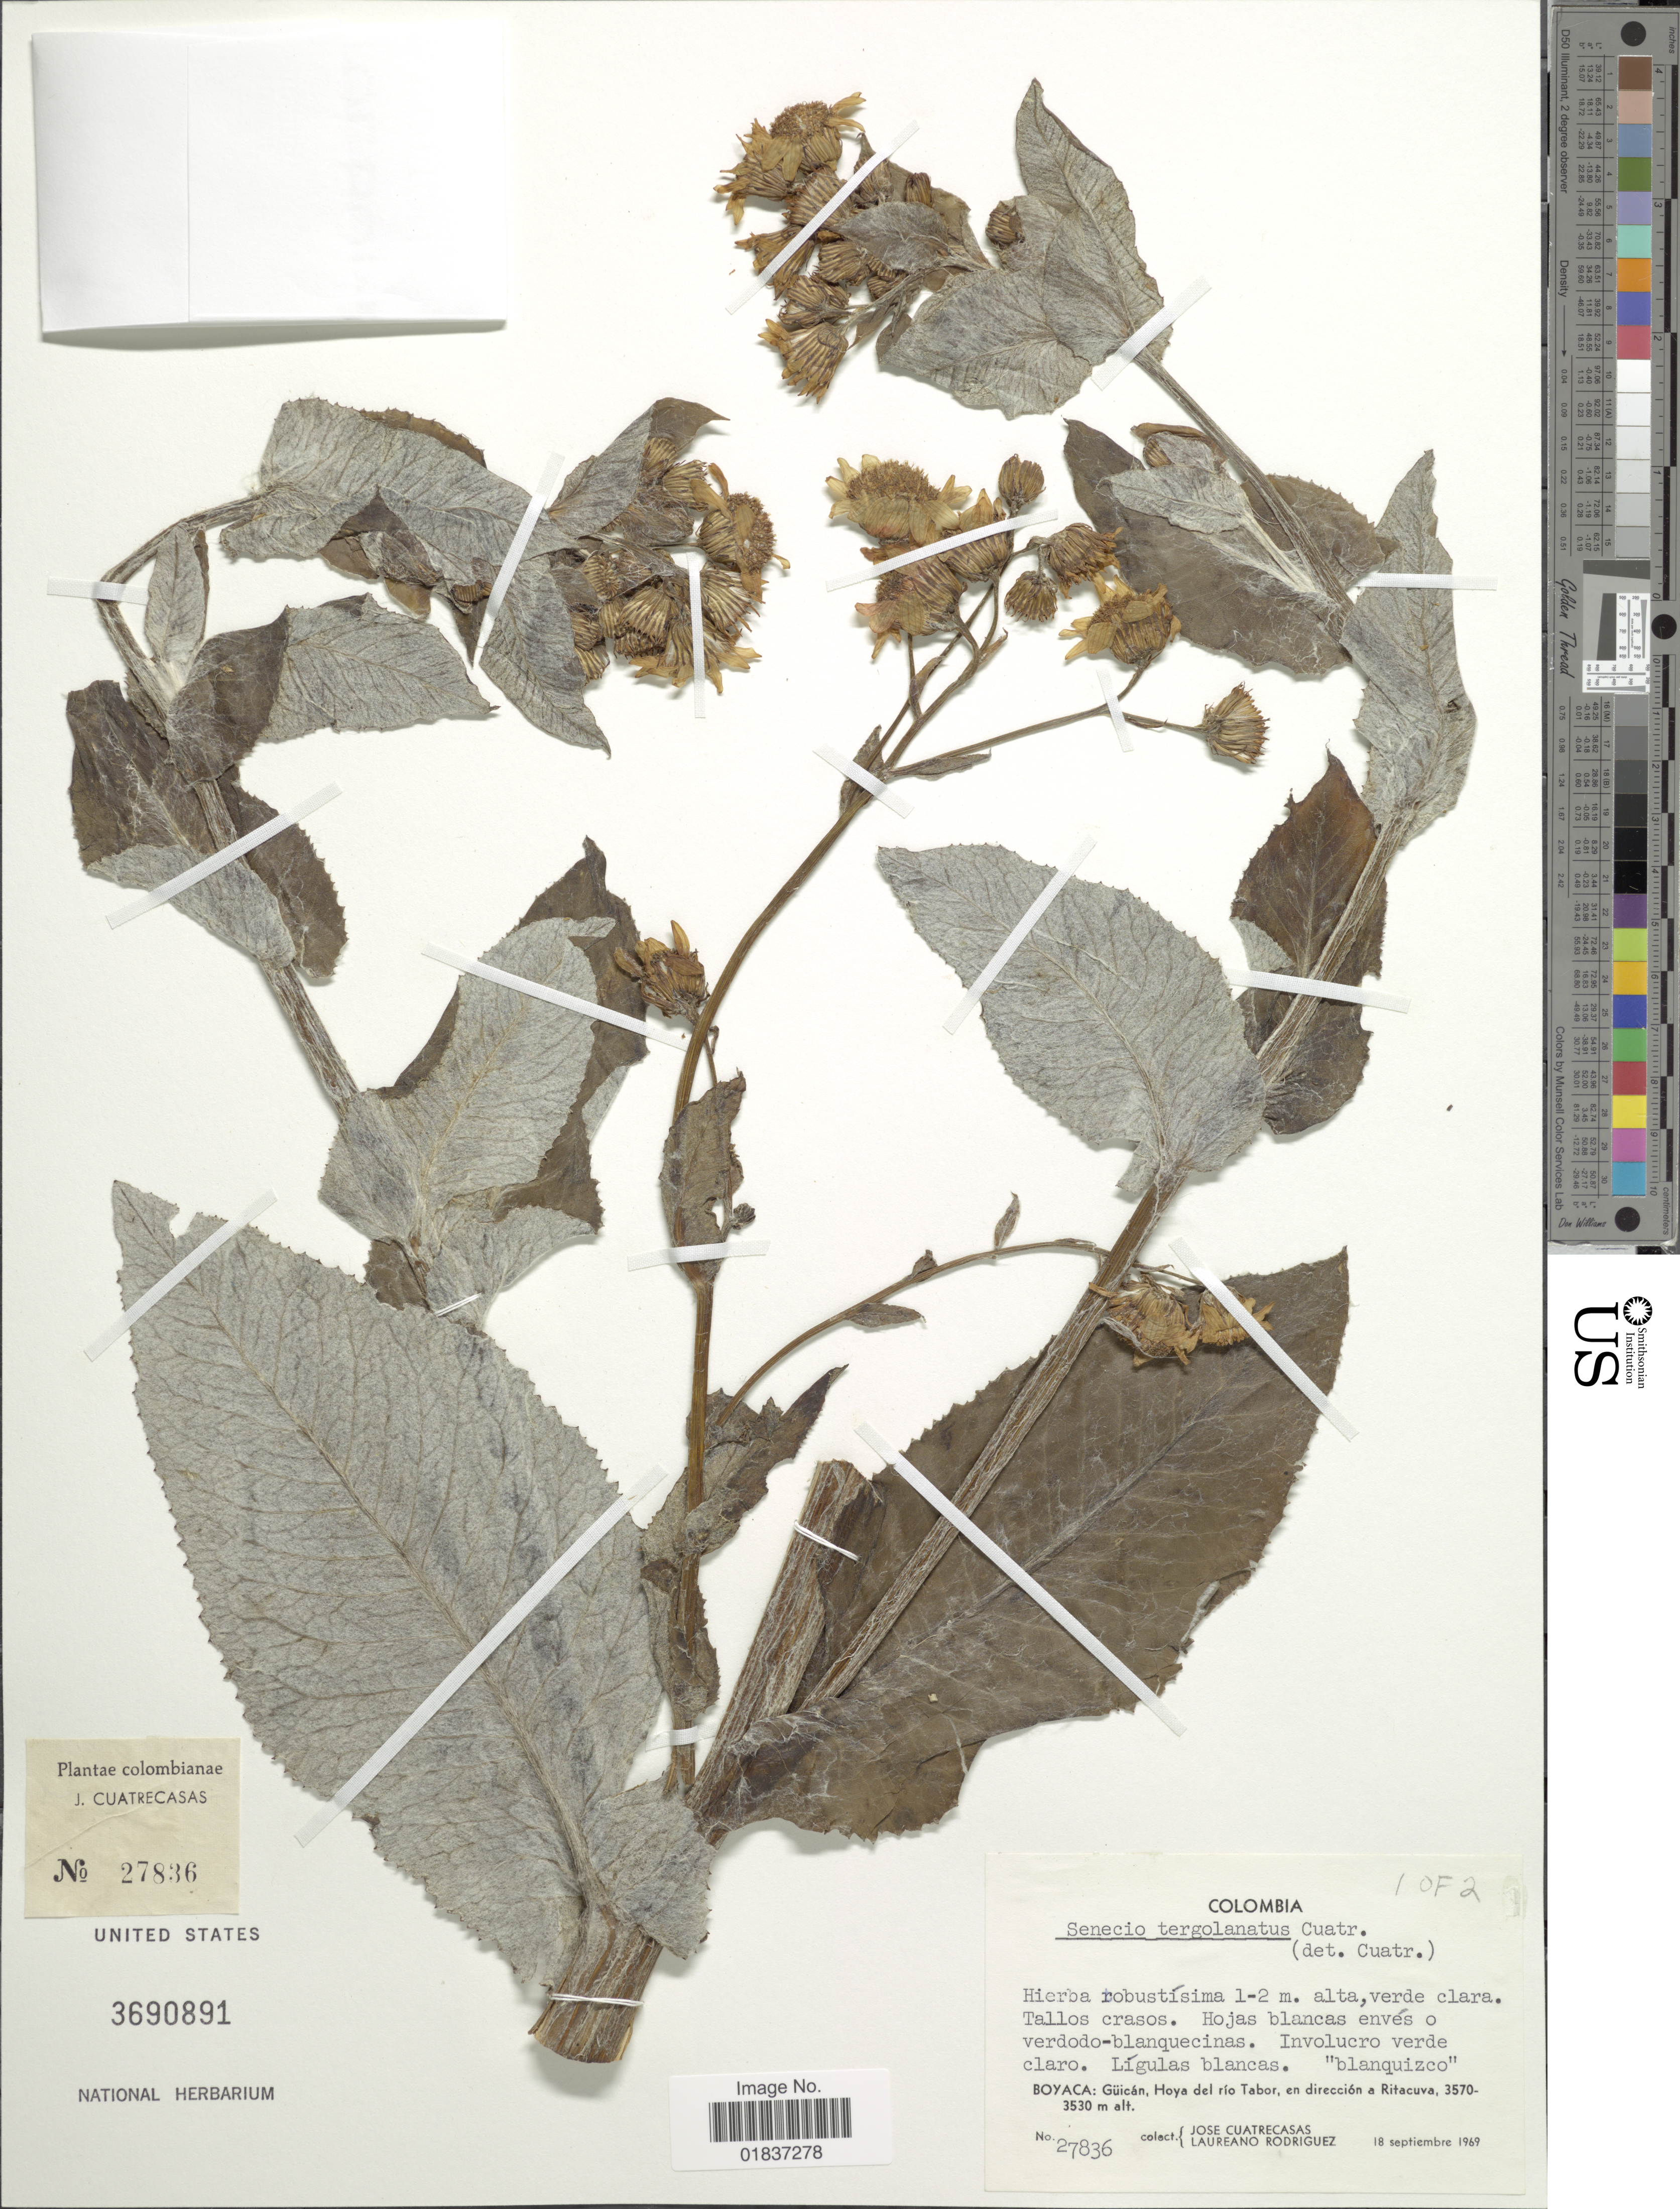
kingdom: Plantae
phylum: Tracheophyta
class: Magnoliopsida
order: Asterales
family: Asteraceae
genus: Senecio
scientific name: Senecio tergolanatus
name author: Cuatrec.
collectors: J. Cuatrecasas & L. Rodriguez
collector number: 27836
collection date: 1969-09-18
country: Colombia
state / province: Boyacá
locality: Boyacá: Guican, Hoya del rio Tabor, en direccion a Ritacuva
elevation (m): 3530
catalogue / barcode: US 3690891